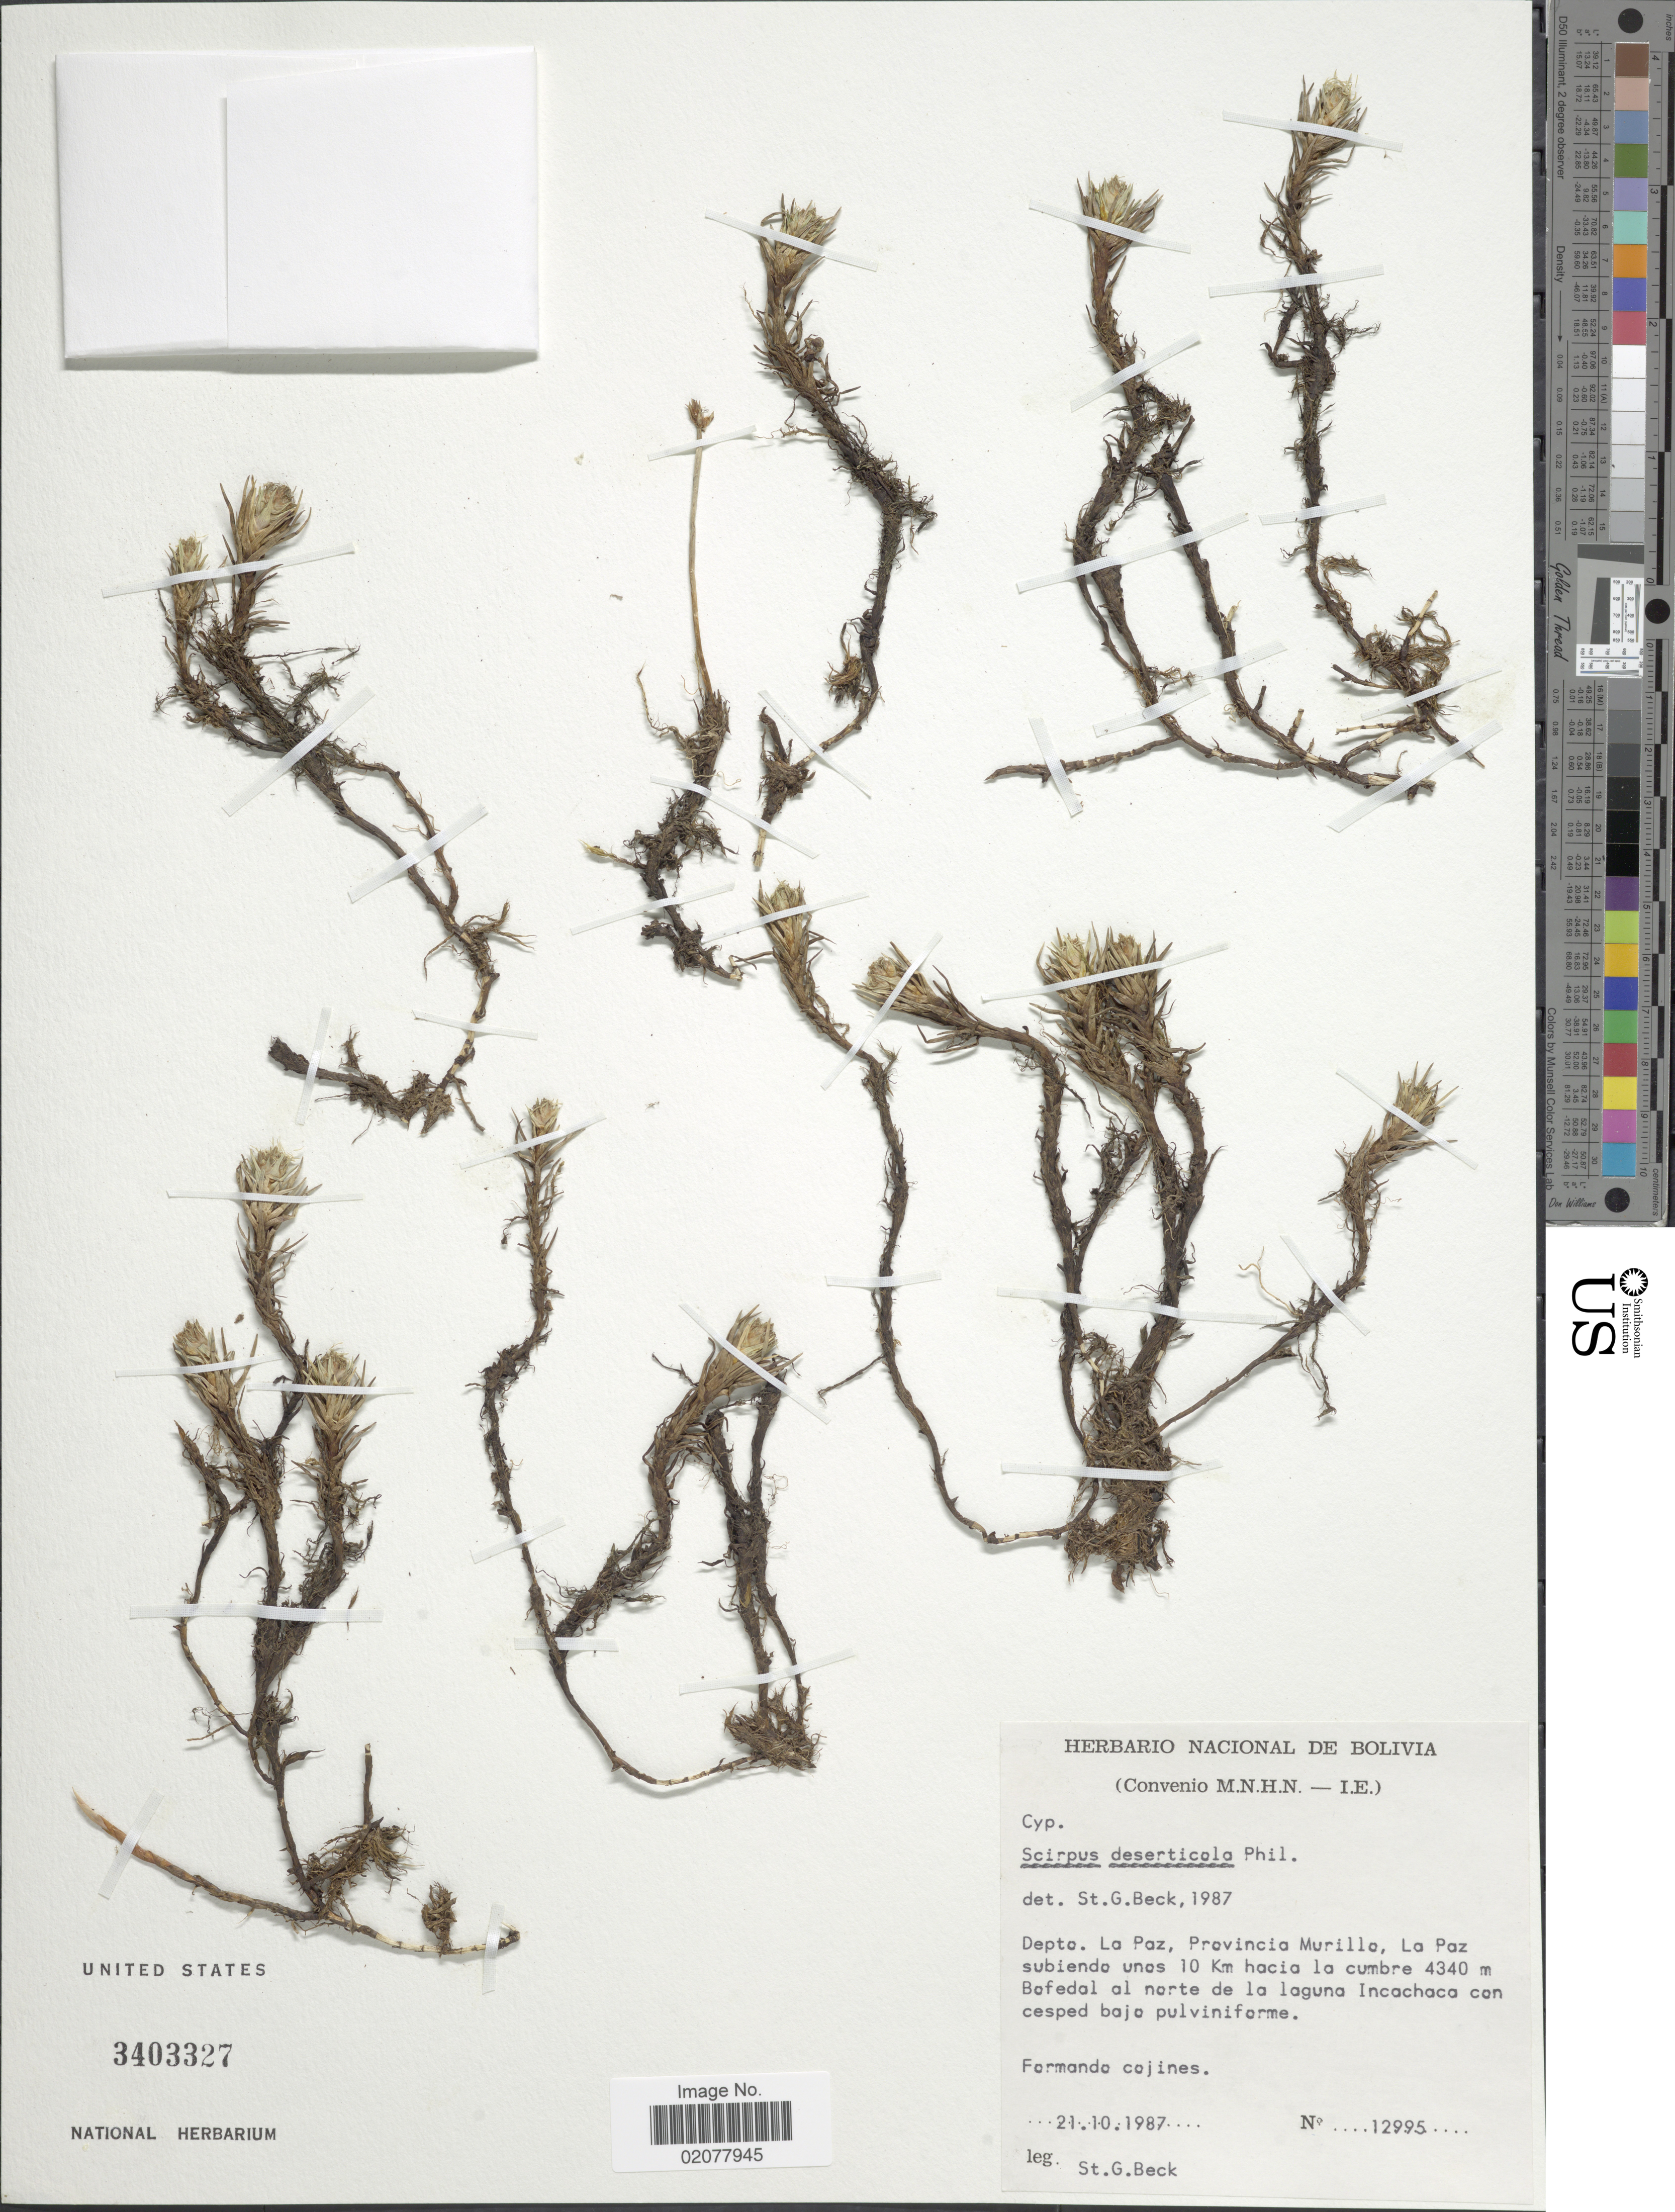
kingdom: Plantae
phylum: Tracheophyta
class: Liliopsida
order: Poales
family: Cyperaceae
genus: Phylloscirpus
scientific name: Phylloscirpus deserticola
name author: (Phil.) Dhooge & Goetgh.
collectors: S. G. Beck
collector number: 12995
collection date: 1987-10-21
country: Bolivia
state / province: La Paz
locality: Depto. La Paz, Provincia Murillo, La Paz subiendo unos 10 Km hacia la cumbre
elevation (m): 4340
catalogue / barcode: US 3403327